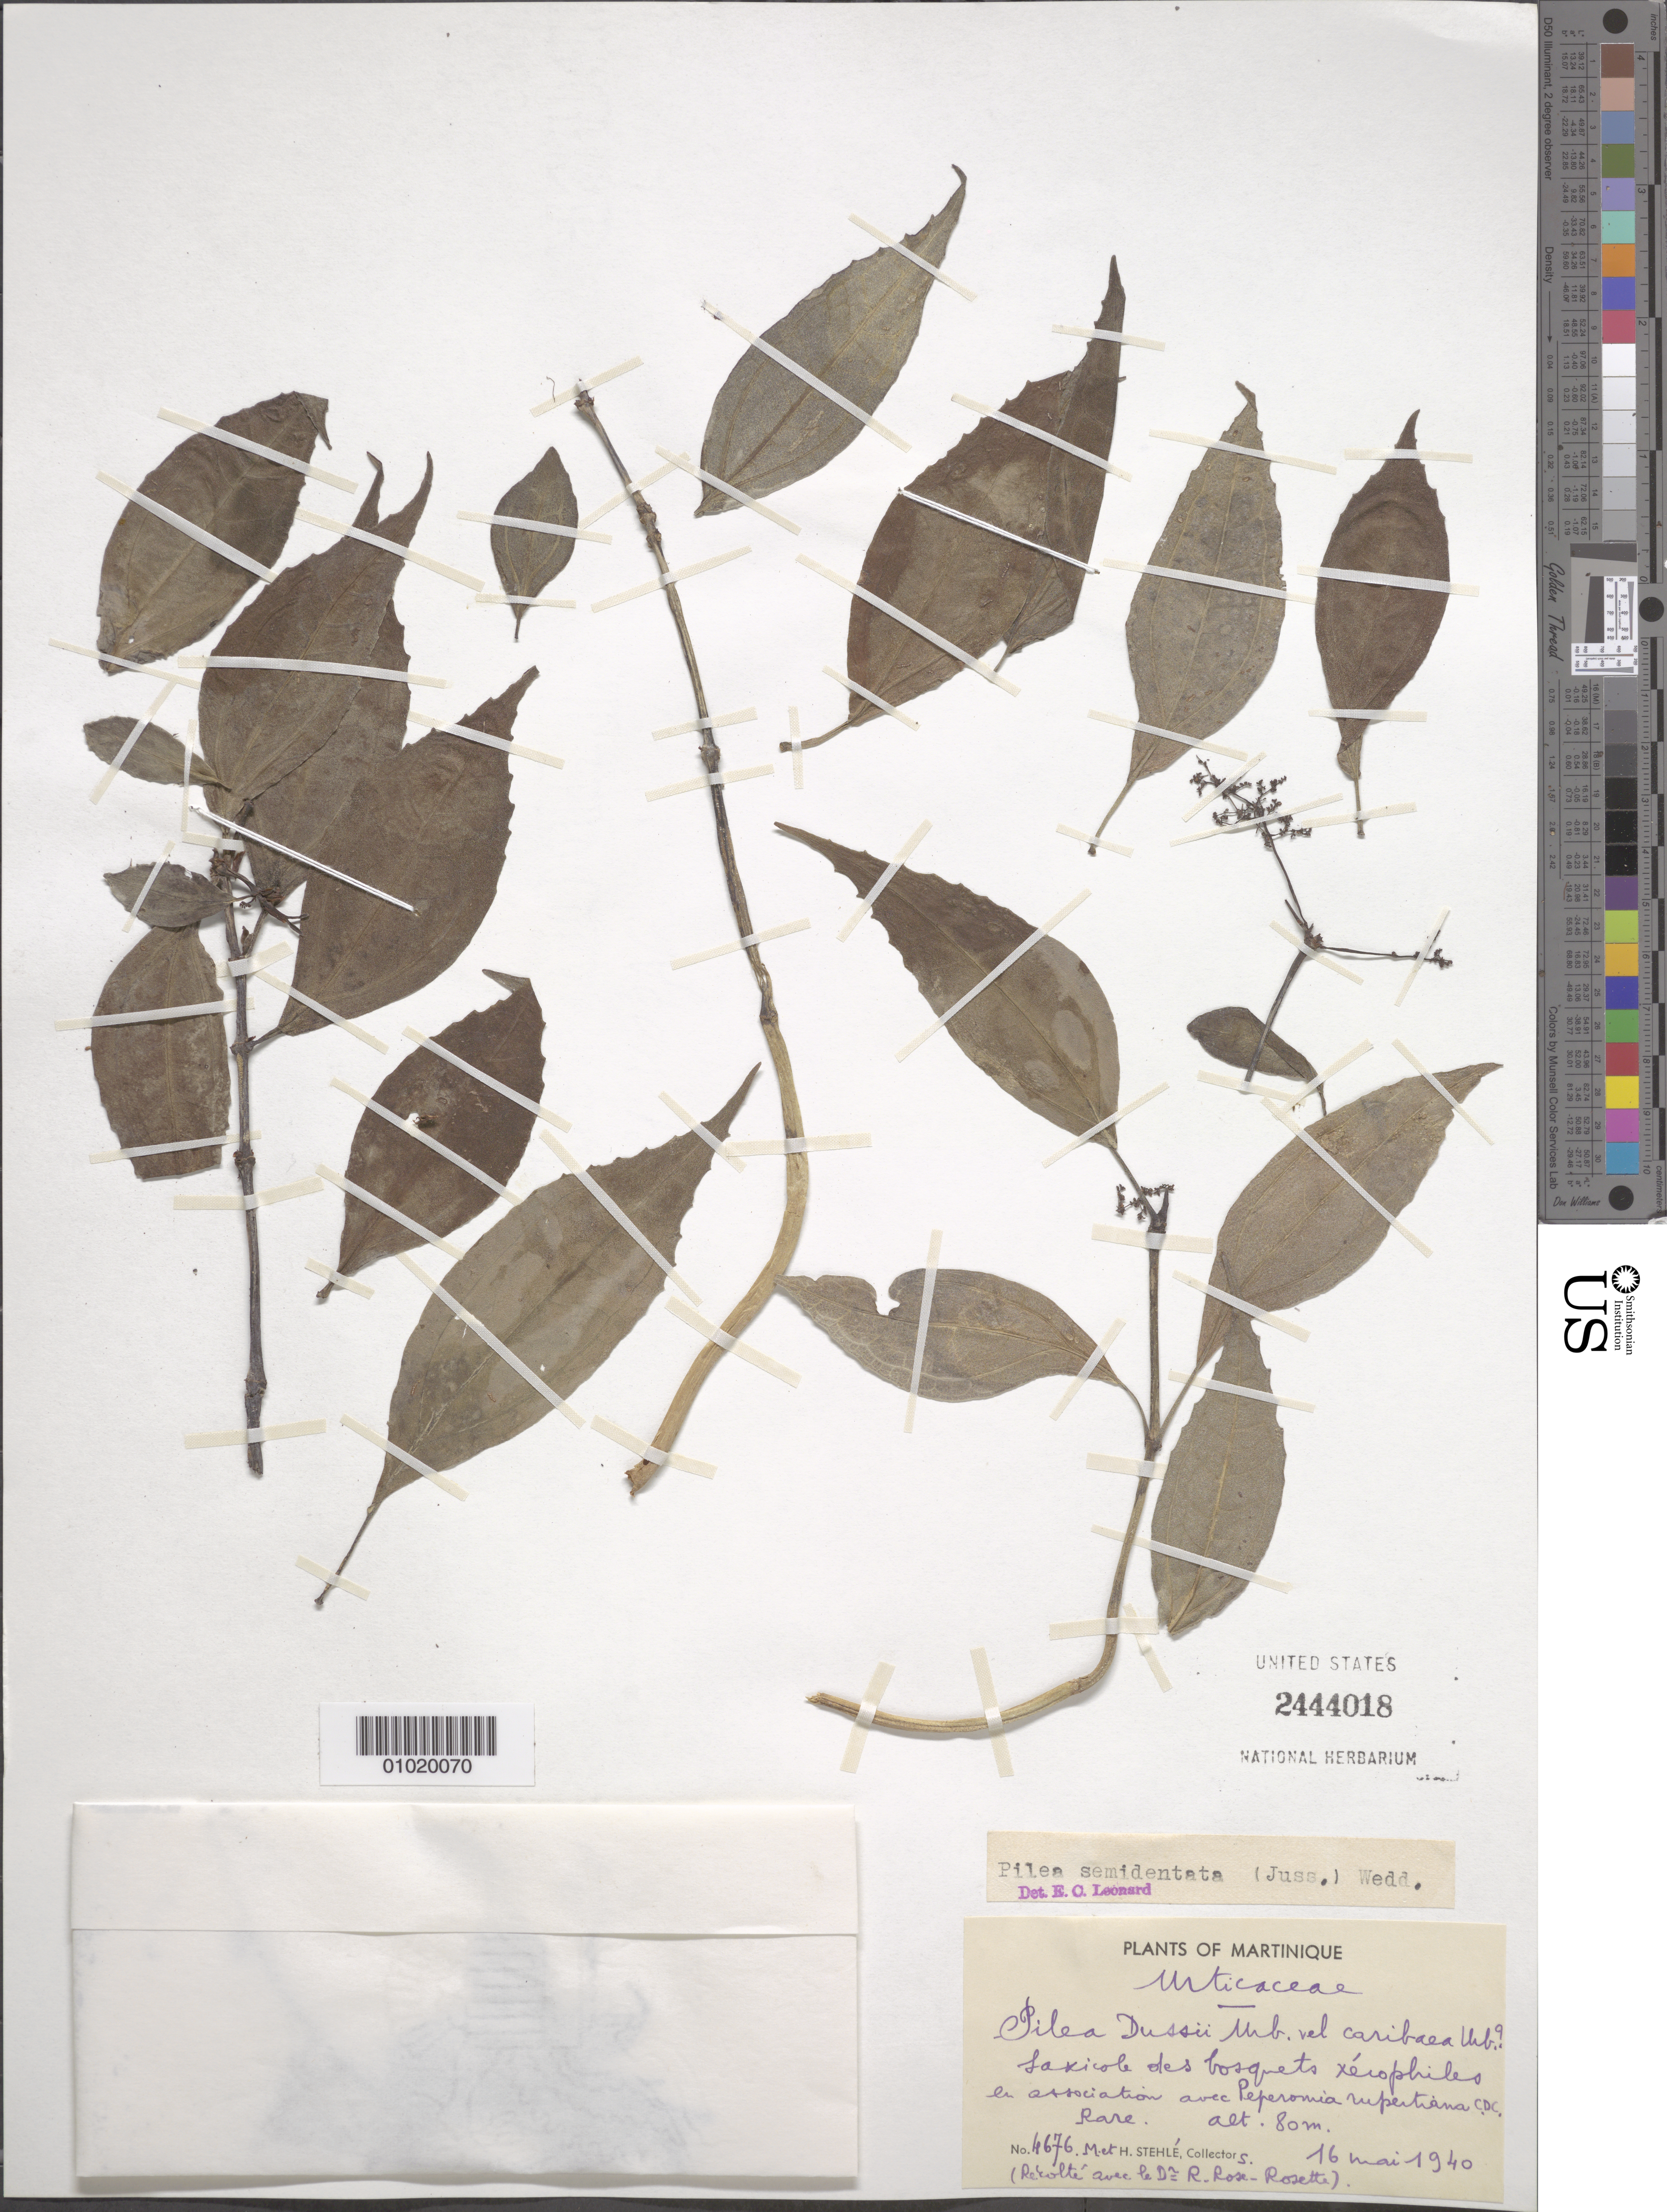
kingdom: Plantae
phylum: Tracheophyta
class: Magnoliopsida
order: Rosales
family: Urticaceae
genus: Pilea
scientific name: Pilea semidentata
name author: (Juss. ex Poir.) Wedd.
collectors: H. Stehlé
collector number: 4676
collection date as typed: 16 May 1940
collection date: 1940-05-16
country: Martinique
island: Martinique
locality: Saxicole des bosquets xerophiles et association avec Peperomia rupertiana (best guess).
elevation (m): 80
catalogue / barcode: US 2444018